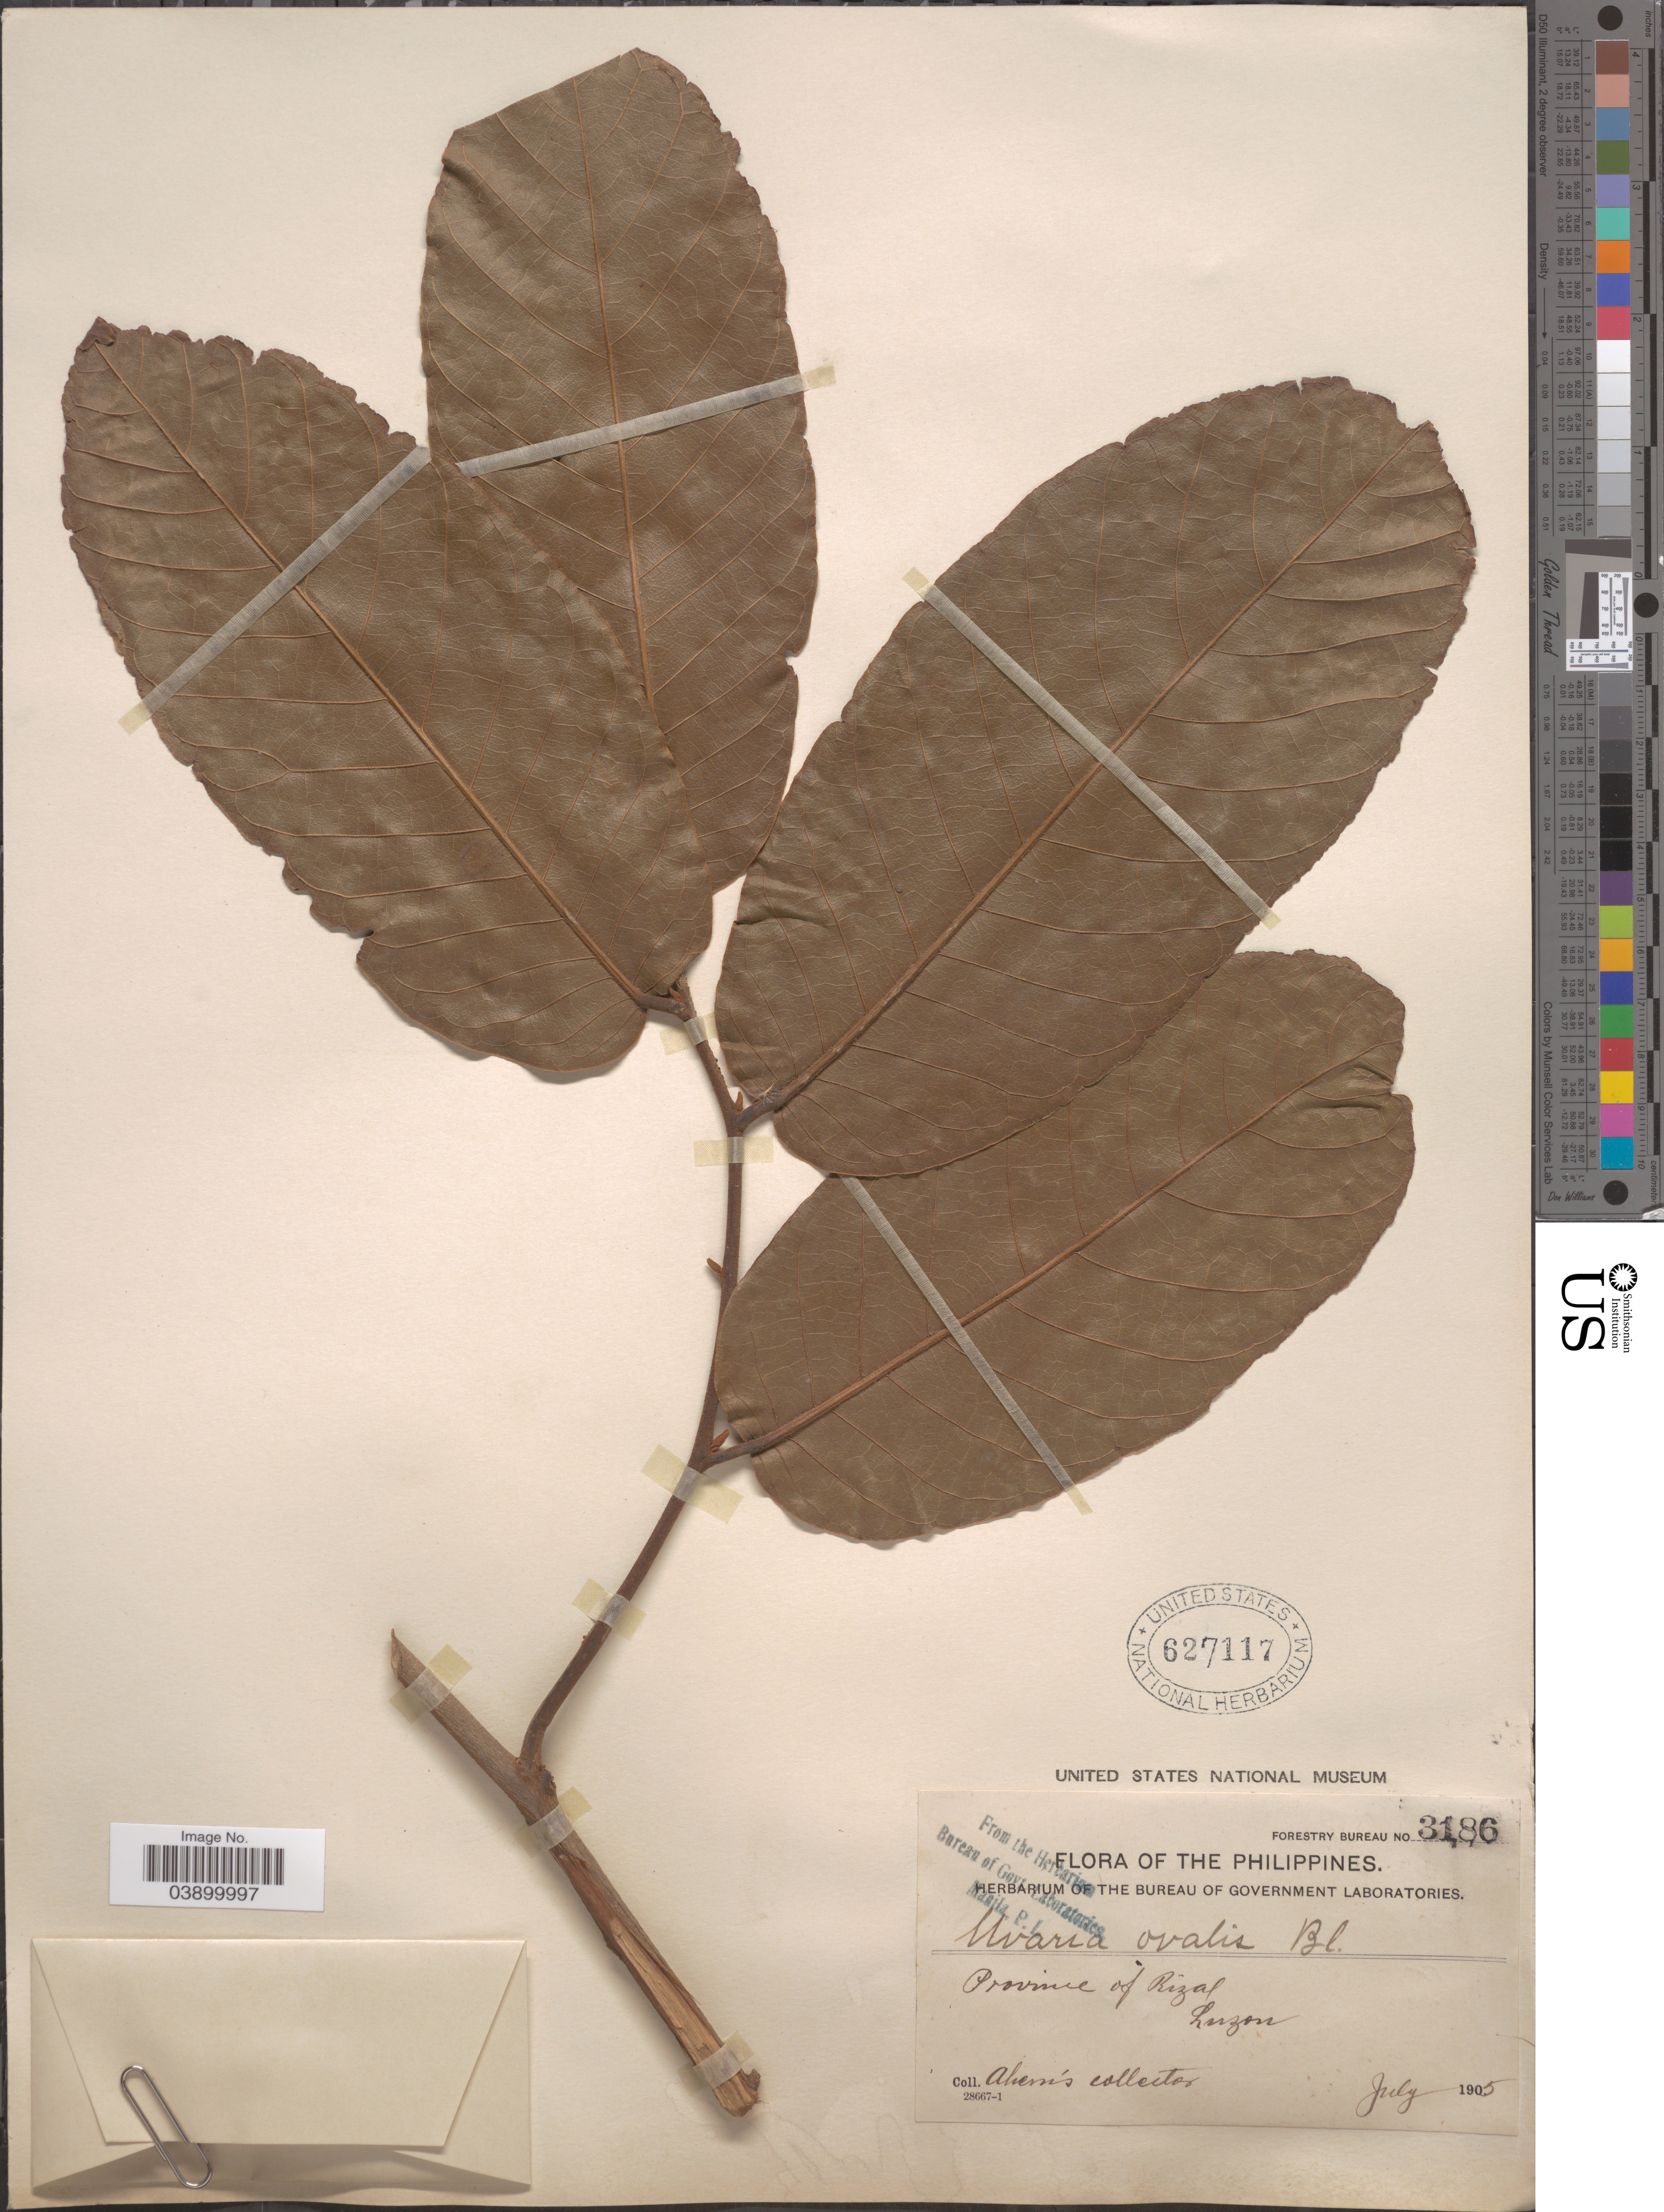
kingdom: Plantae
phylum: Tracheophyta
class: Magnoliopsida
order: Magnoliales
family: Annonaceae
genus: Uvaria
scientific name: Uvaria sorzogonensis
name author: C. Presl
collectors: Ahern's collector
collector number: Forestry Bureau 3186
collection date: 1905-07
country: Philippines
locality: Province of Rizal. Luzon.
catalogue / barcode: US 627117